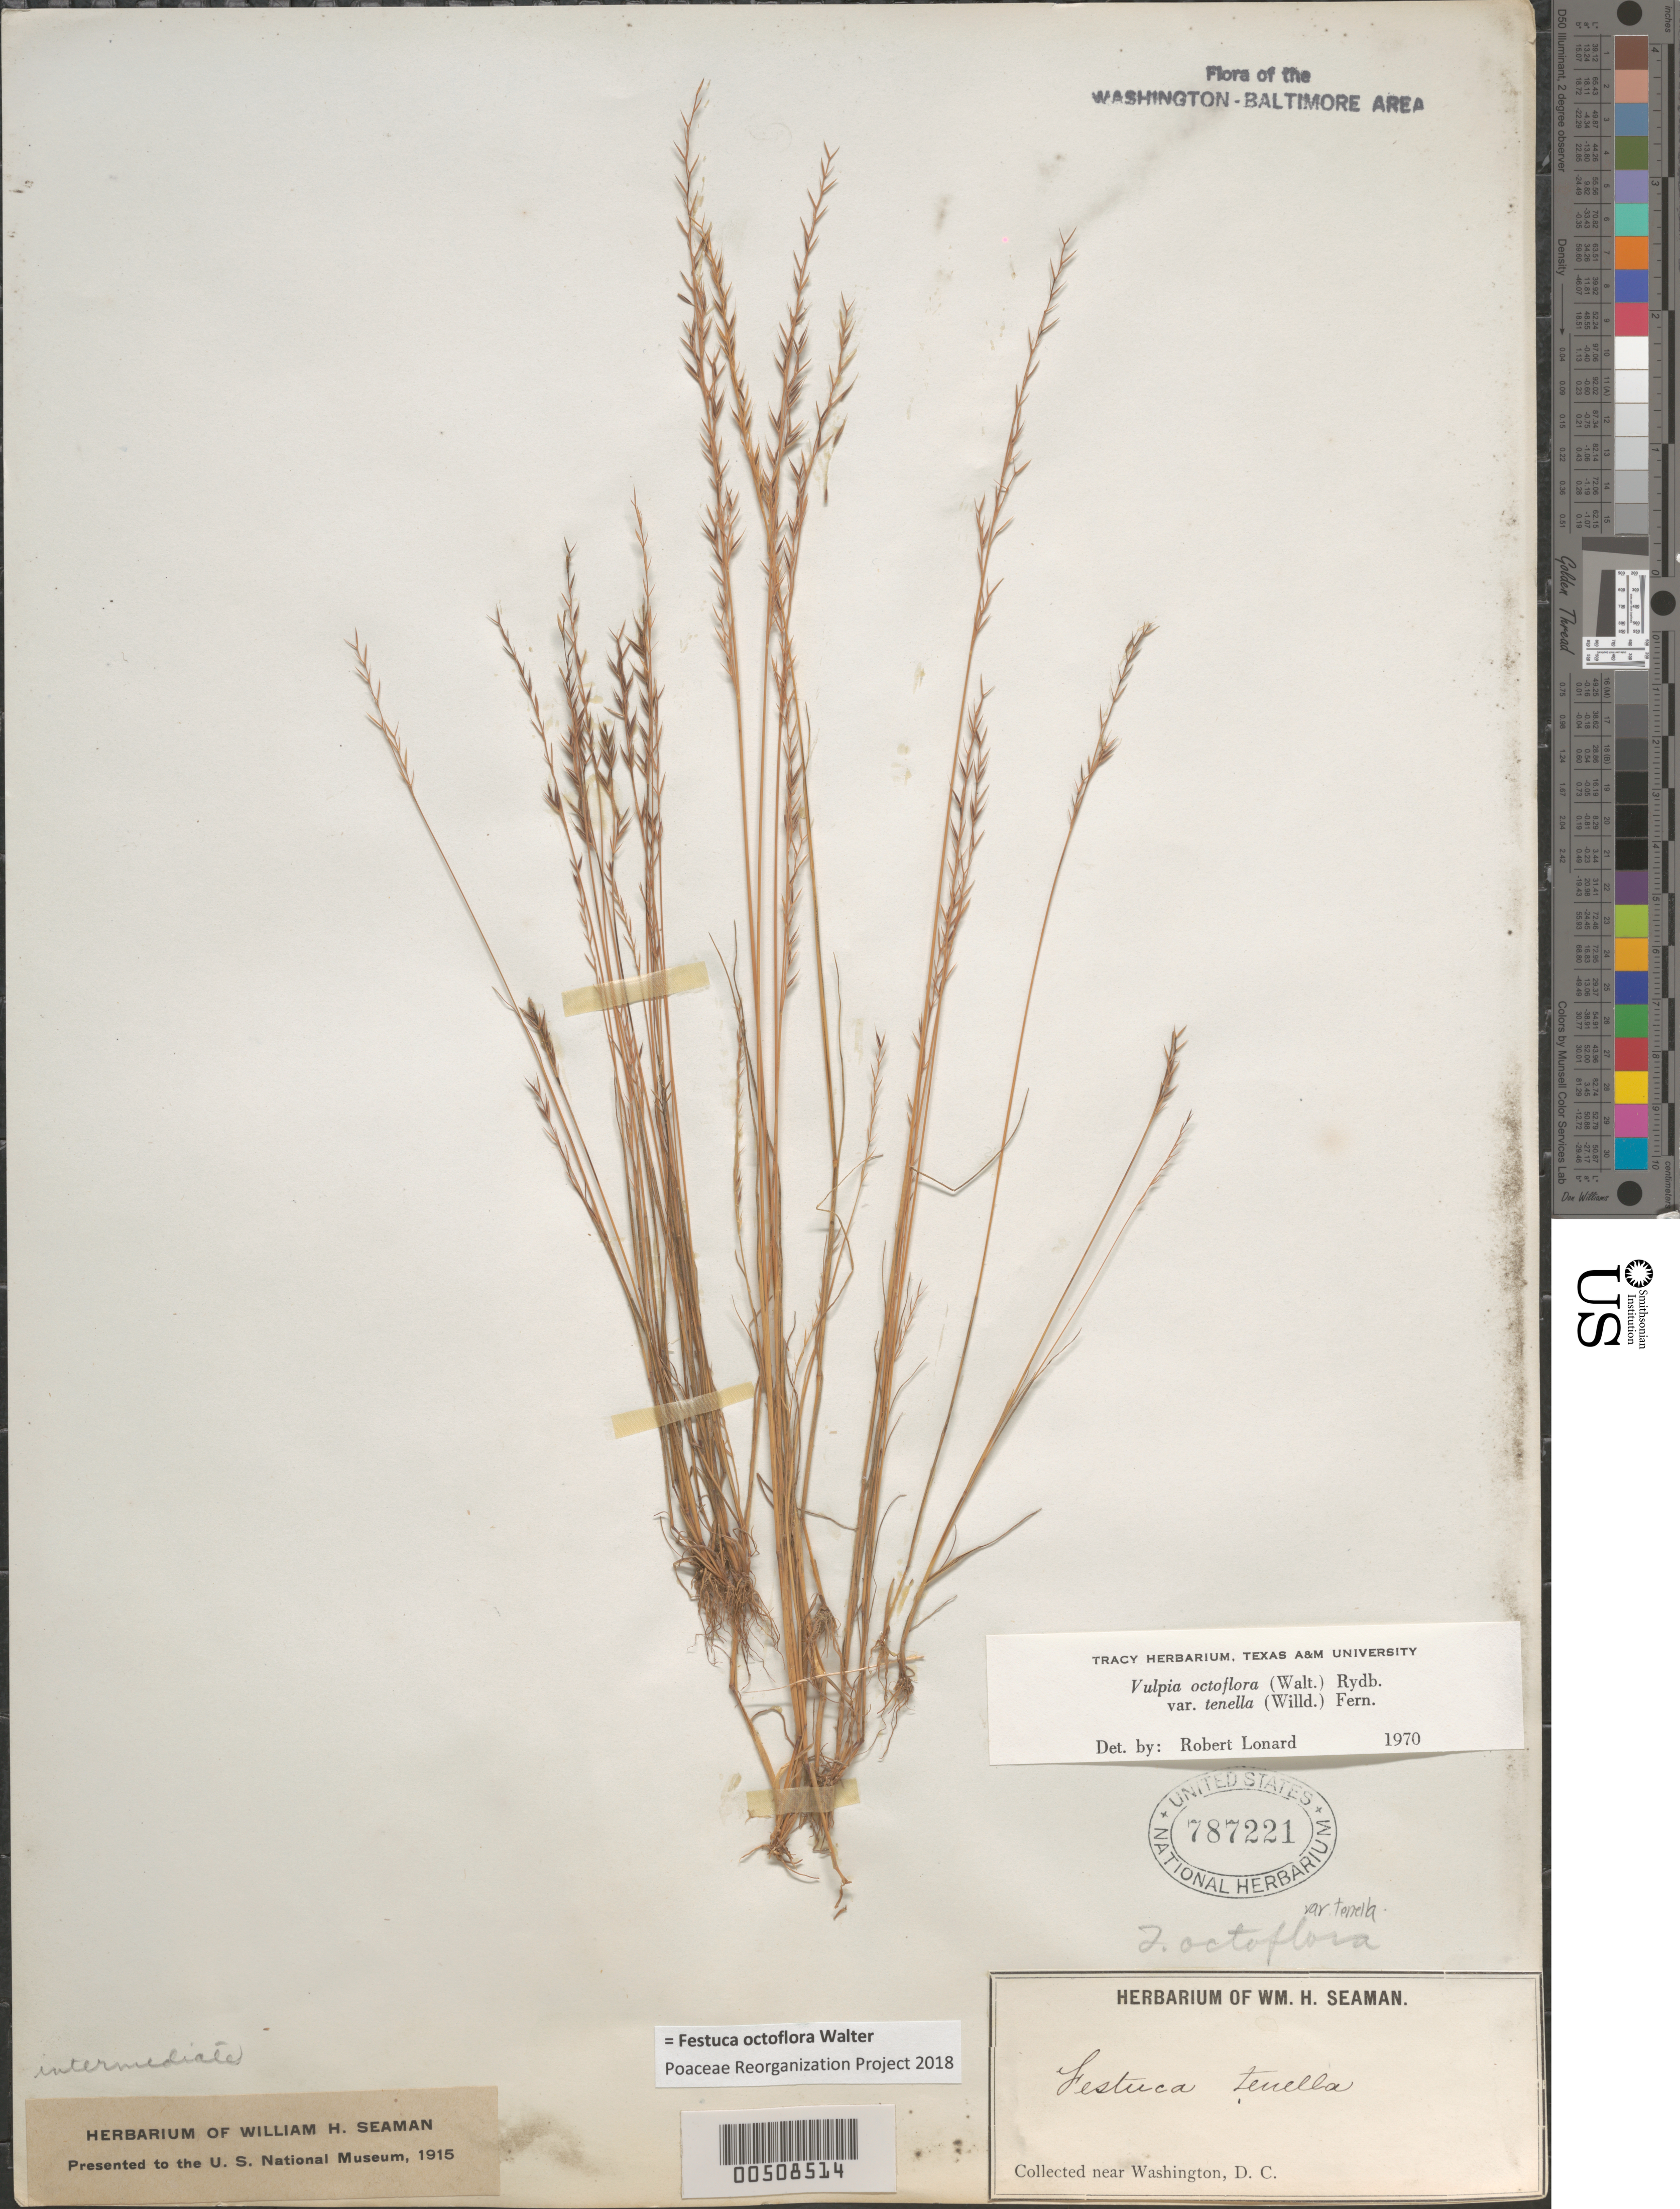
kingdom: Plantae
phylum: Tracheophyta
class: Liliopsida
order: Poales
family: Poaceae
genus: Festuca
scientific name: Festuca octoflora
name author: Walter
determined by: Poaceae Reorganization Project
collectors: W. Seaman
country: United States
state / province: Maryland / Virginia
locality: Near Washington DC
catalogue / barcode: US 787221